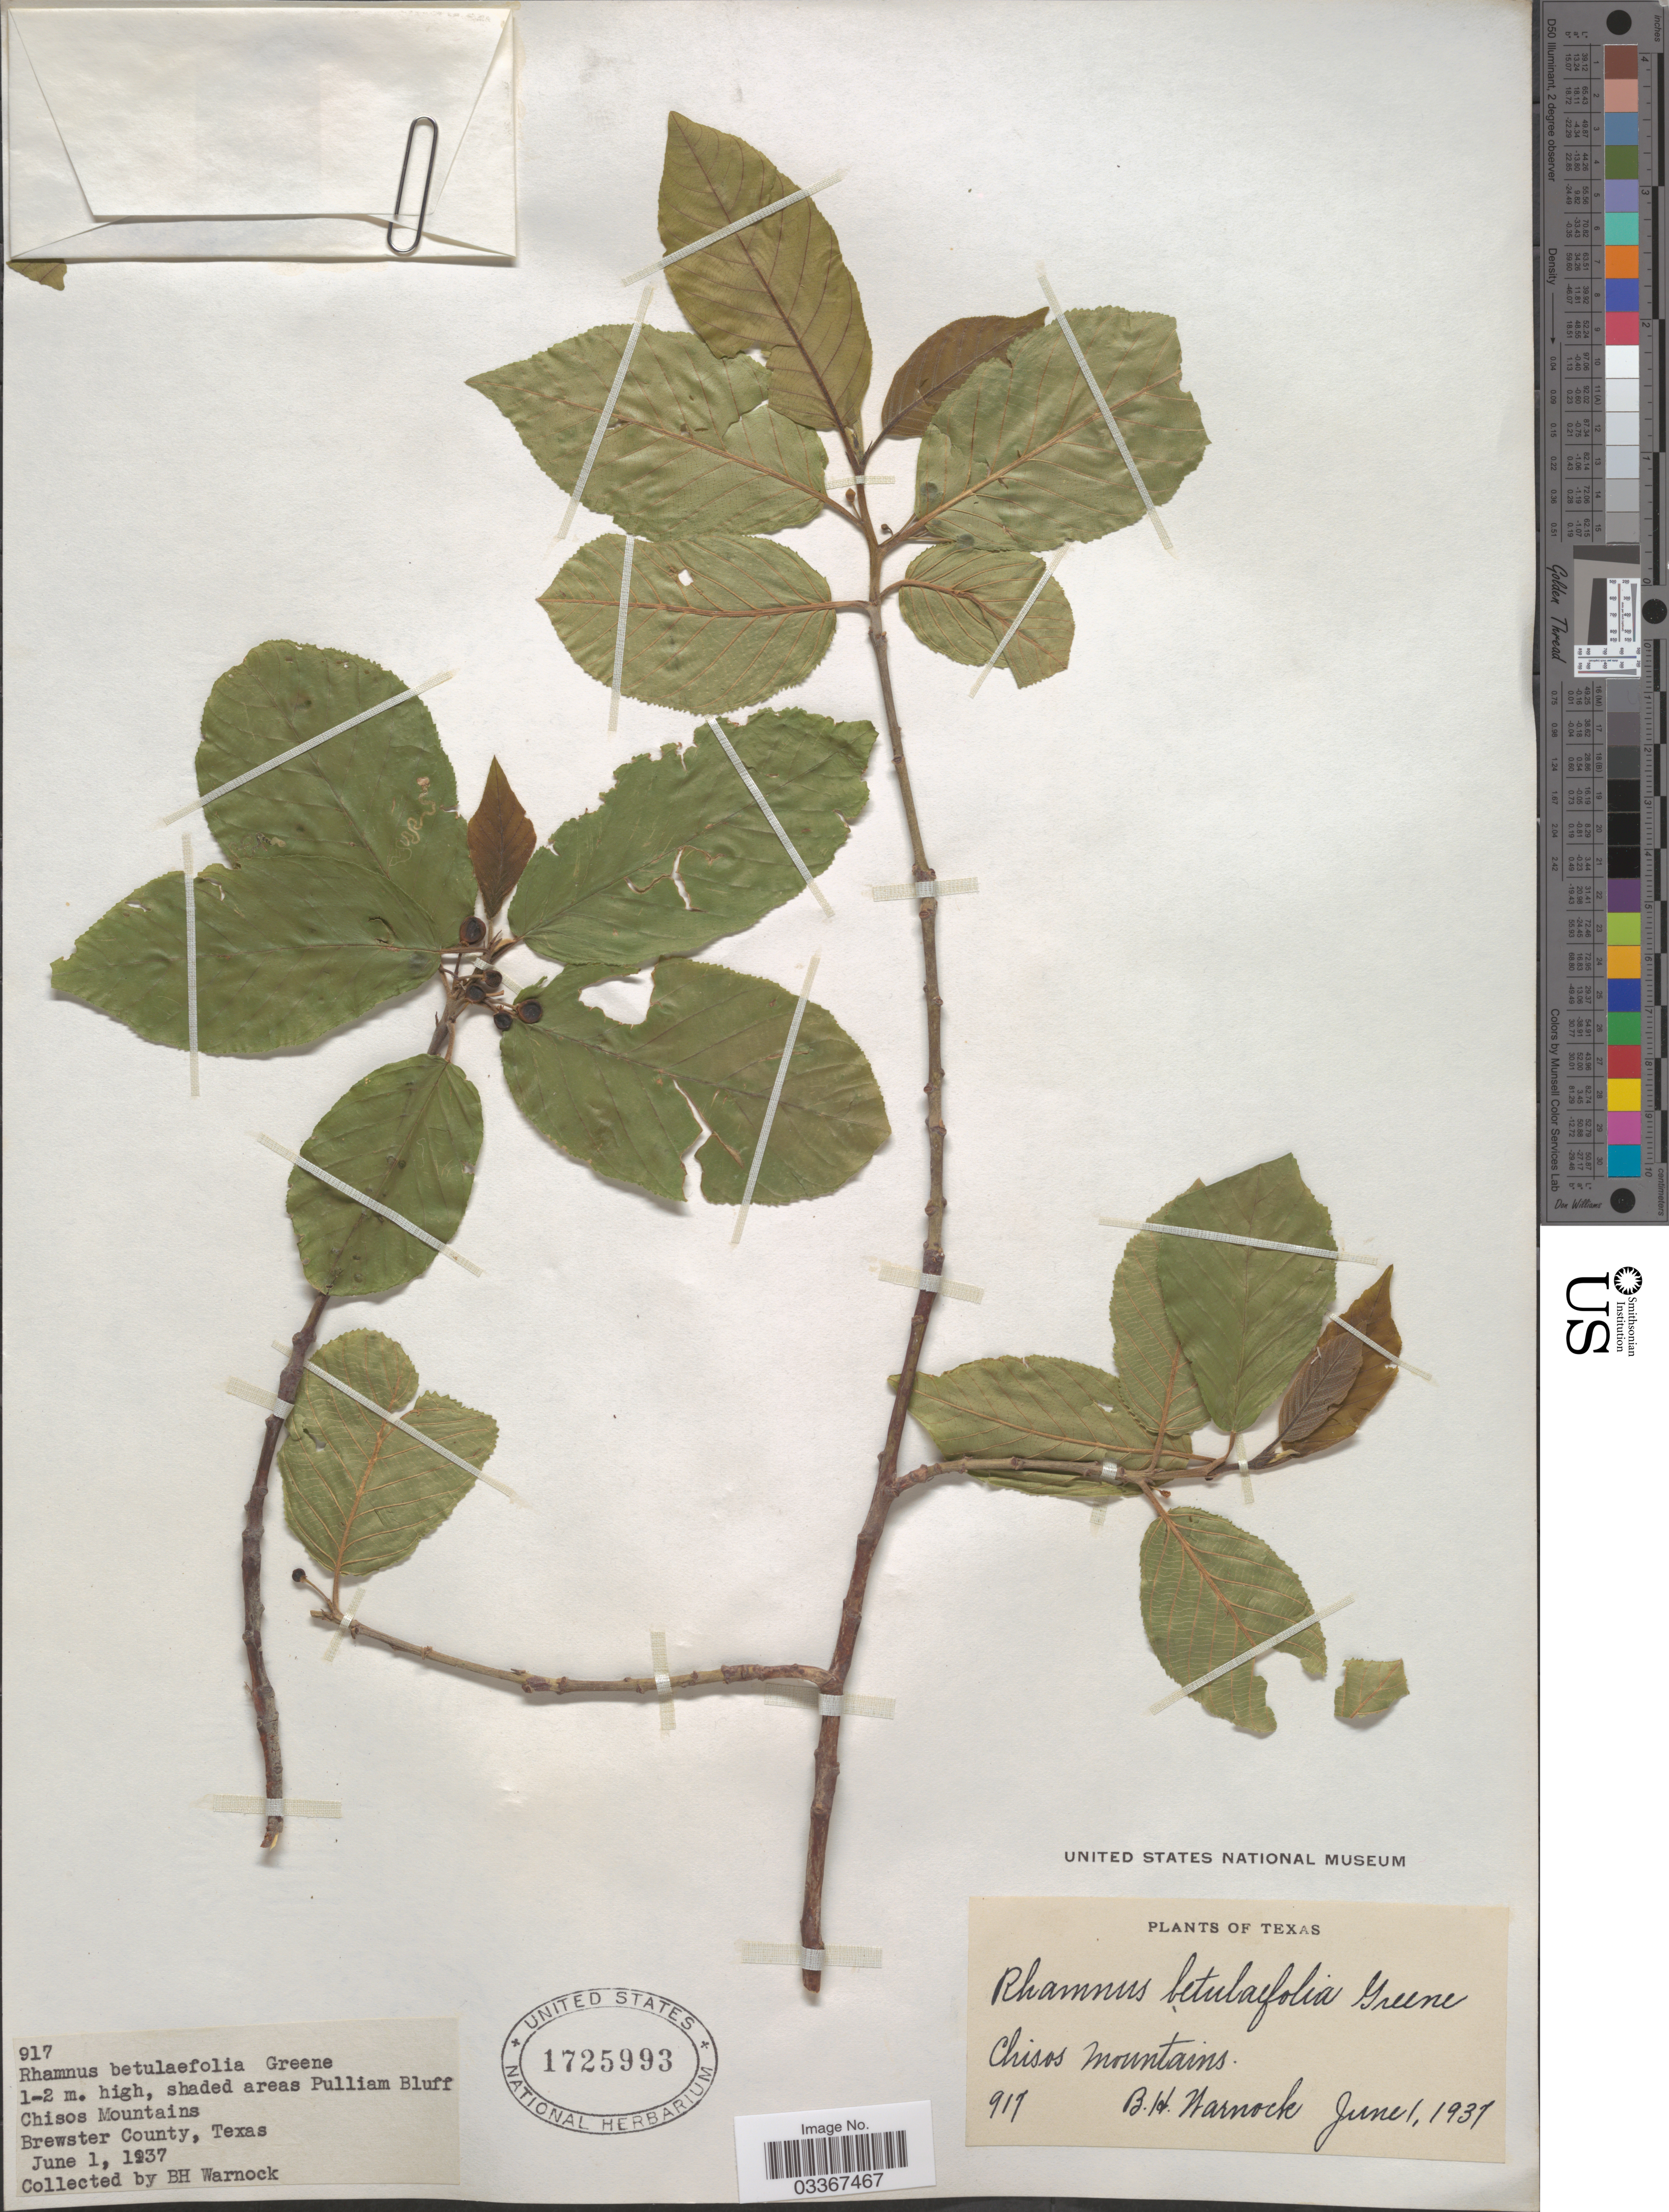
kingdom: Plantae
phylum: Tracheophyta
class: Magnoliopsida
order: Rosales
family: Rhamnaceae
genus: Frangula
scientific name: Frangula betulifolia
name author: (Greene) Grubov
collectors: B. H. Warnock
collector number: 917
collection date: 1937-06-01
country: United States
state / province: Texas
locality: Shaded areas Pulliam Bluff Chisos Mountains. Brewster County.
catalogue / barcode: US 1725993